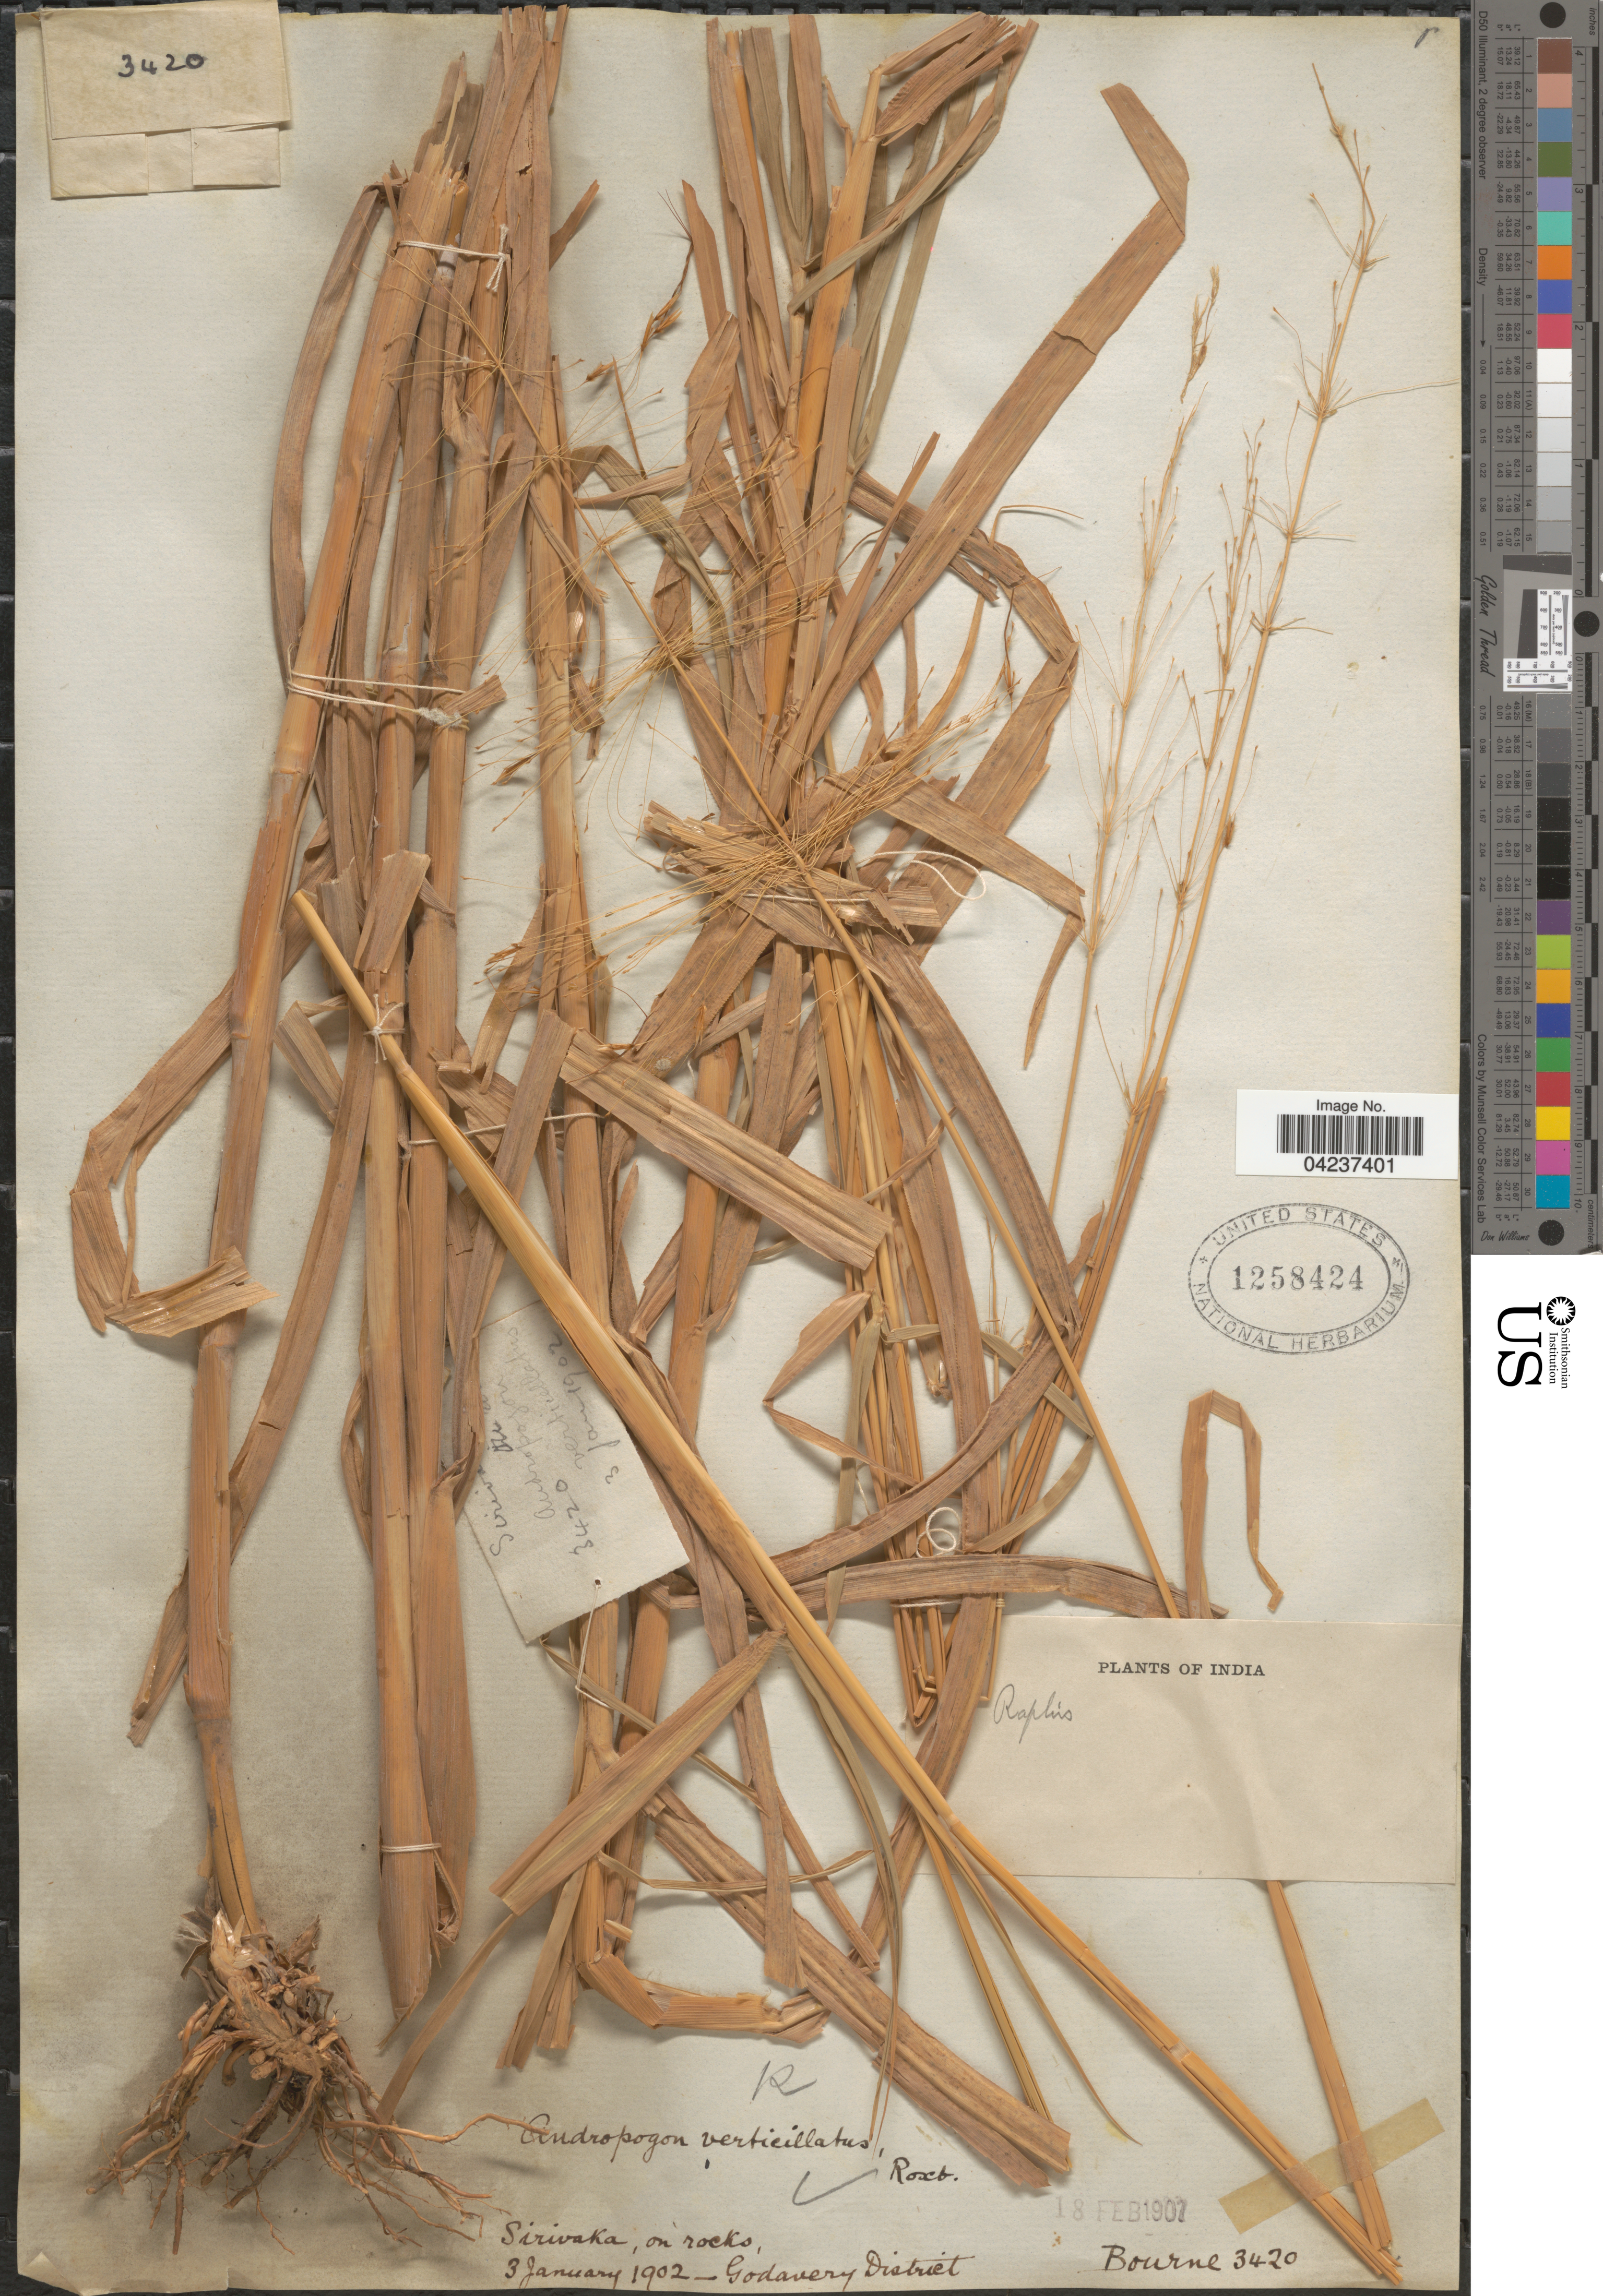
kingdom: Plantae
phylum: Tracheophyta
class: Liliopsida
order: Poales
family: Poaceae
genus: Chrysopogon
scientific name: Chrysopogon verticillatus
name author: (Roxb.) Trin. ex Steud.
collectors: -- Bourne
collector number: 3420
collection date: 1902-01-03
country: India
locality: Asia. Sirivaka, on rocks, Godavery District.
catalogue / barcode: US 1258424